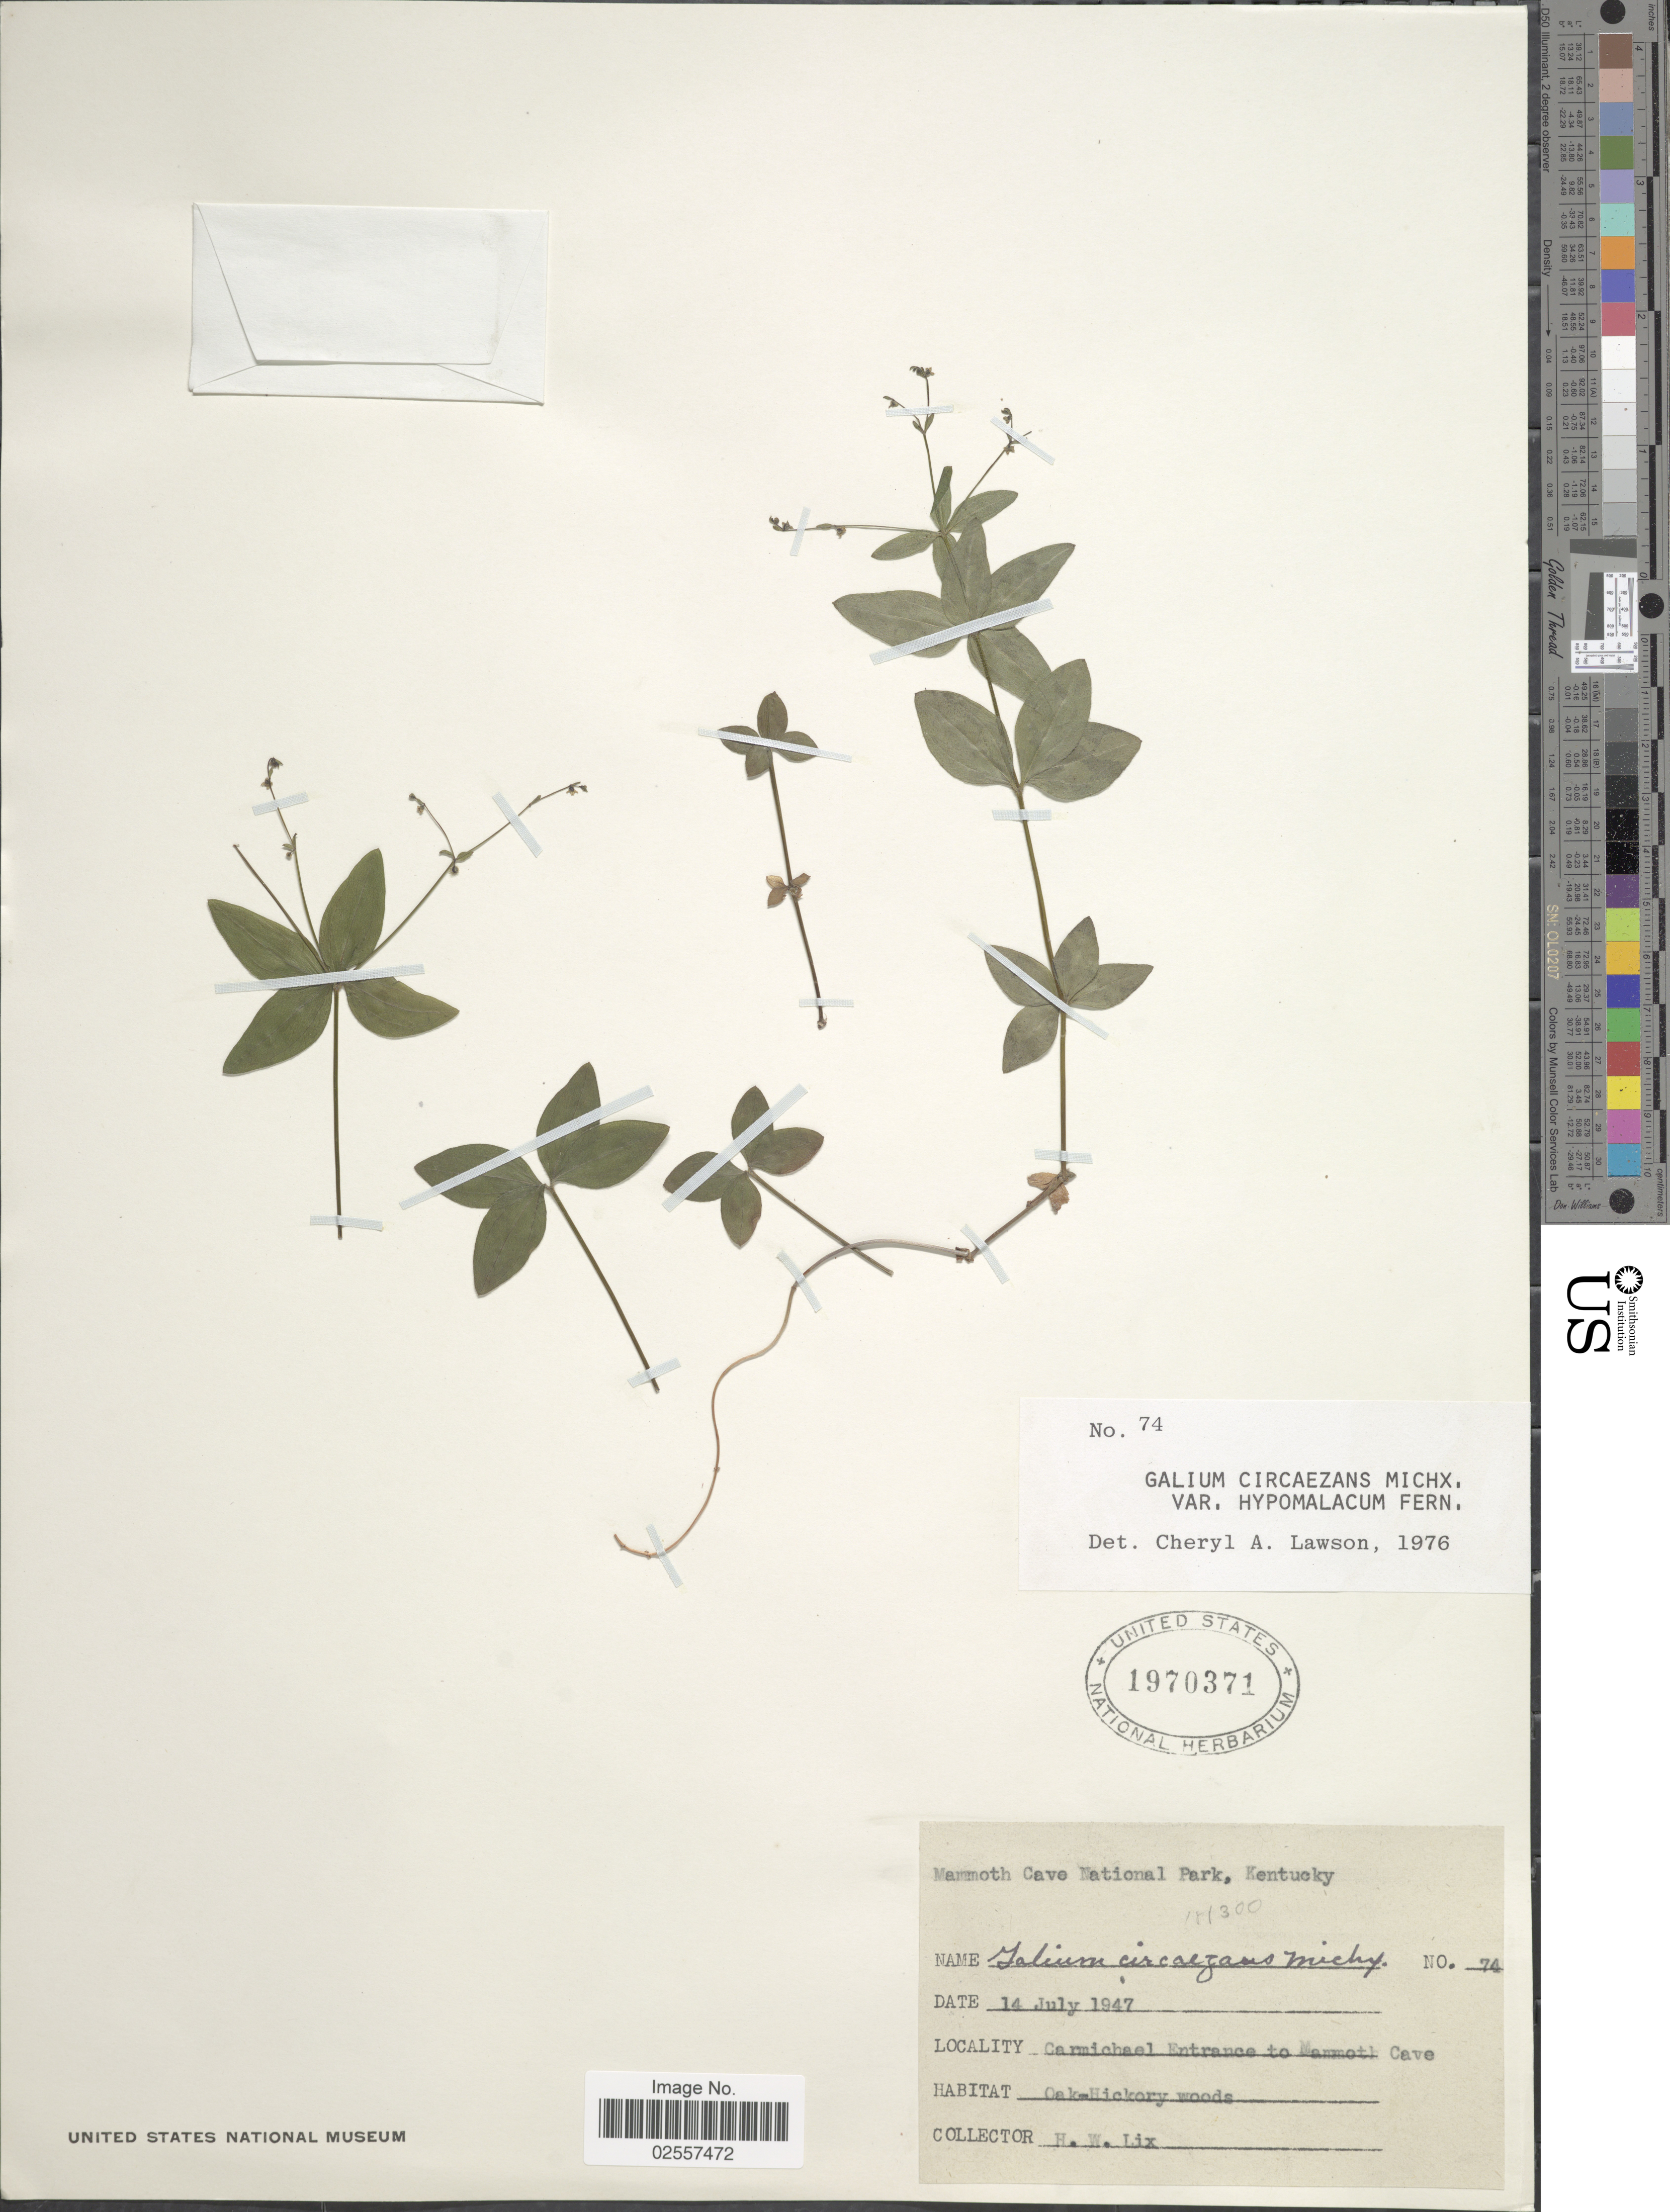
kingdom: Plantae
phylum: Tracheophyta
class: Magnoliopsida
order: Gentianales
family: Rubiaceae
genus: Galium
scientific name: Galium circaezans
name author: Michx.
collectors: H. W. Lix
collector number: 74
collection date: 1947-07-14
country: United States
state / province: Kentucky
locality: Mammoth Cave National Park, Carmichael Entrance to Mammoth Cave, Oak-Hickory woods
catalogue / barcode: US 1970371